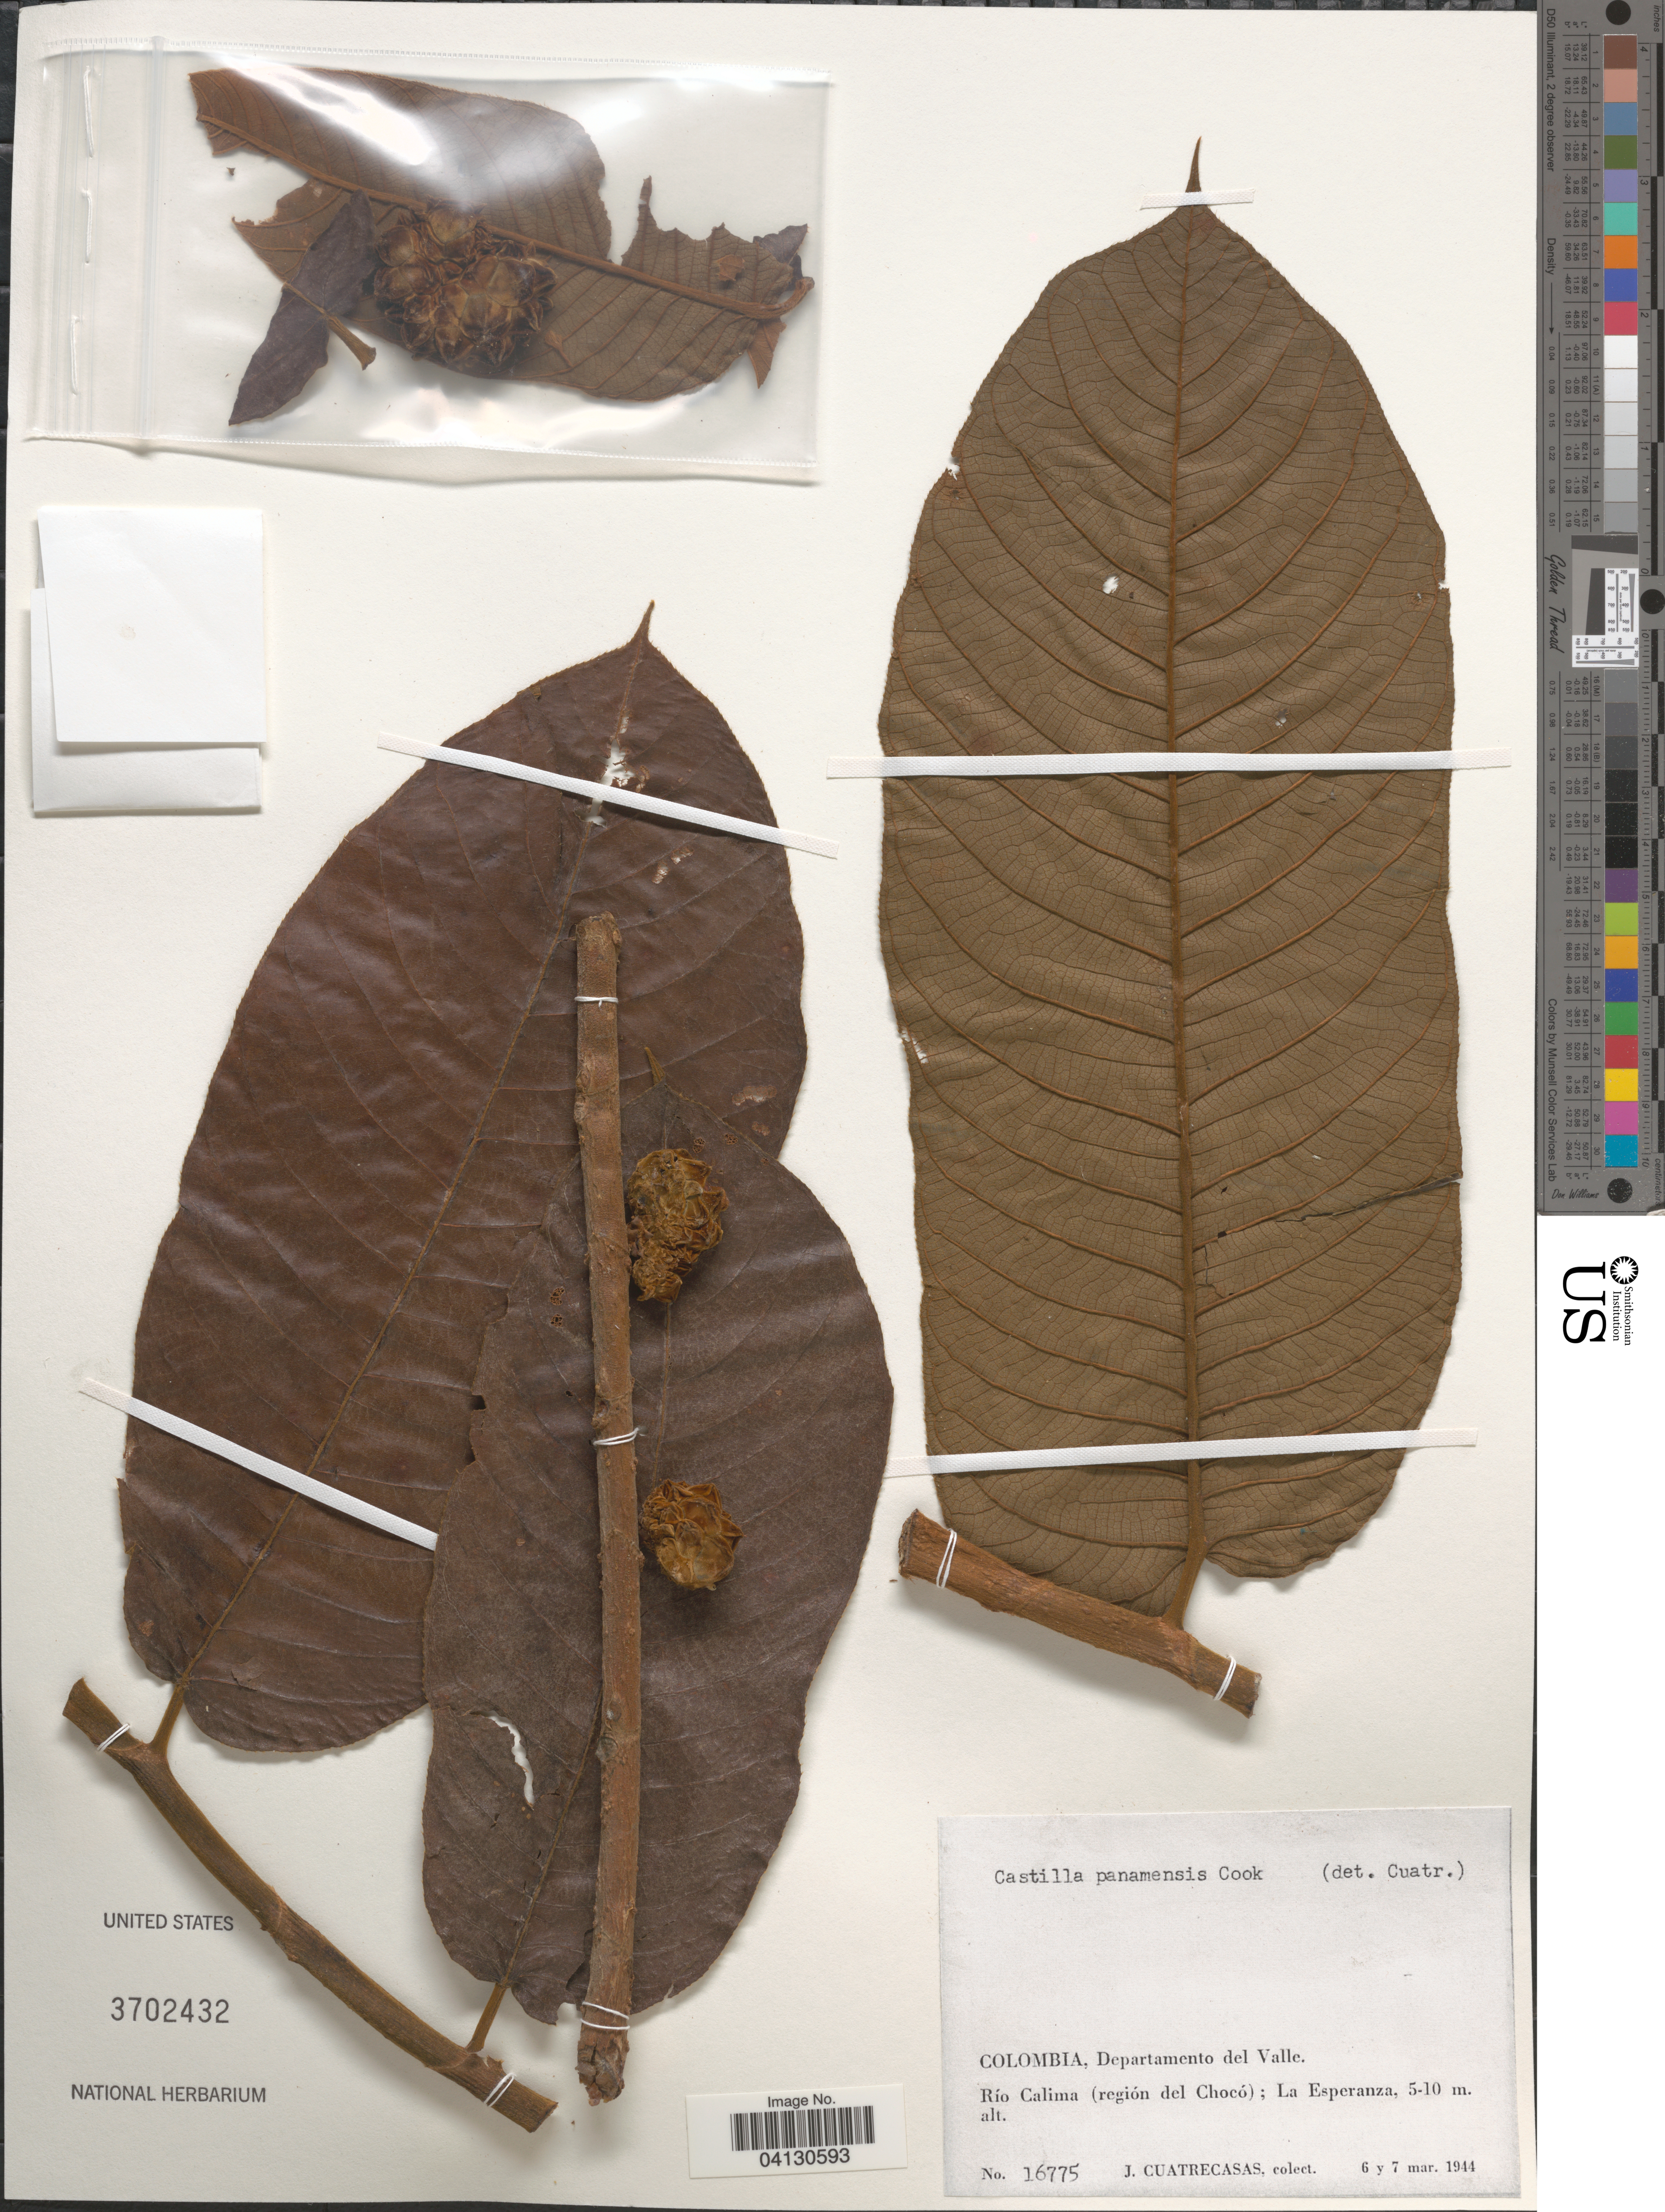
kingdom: Plantae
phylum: Tracheophyta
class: Magnoliopsida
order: Rosales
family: Moraceae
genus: Castilla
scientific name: Castilla panamensis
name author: O.F. Cook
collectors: J. Cuatrecasas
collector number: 16775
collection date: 1944-03-06/1944-03-07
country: Colombia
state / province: Valle del Cauca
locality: Departamento del Valle. Río Calima (región del Chocó); La Esperanza.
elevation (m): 5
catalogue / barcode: US 3702432